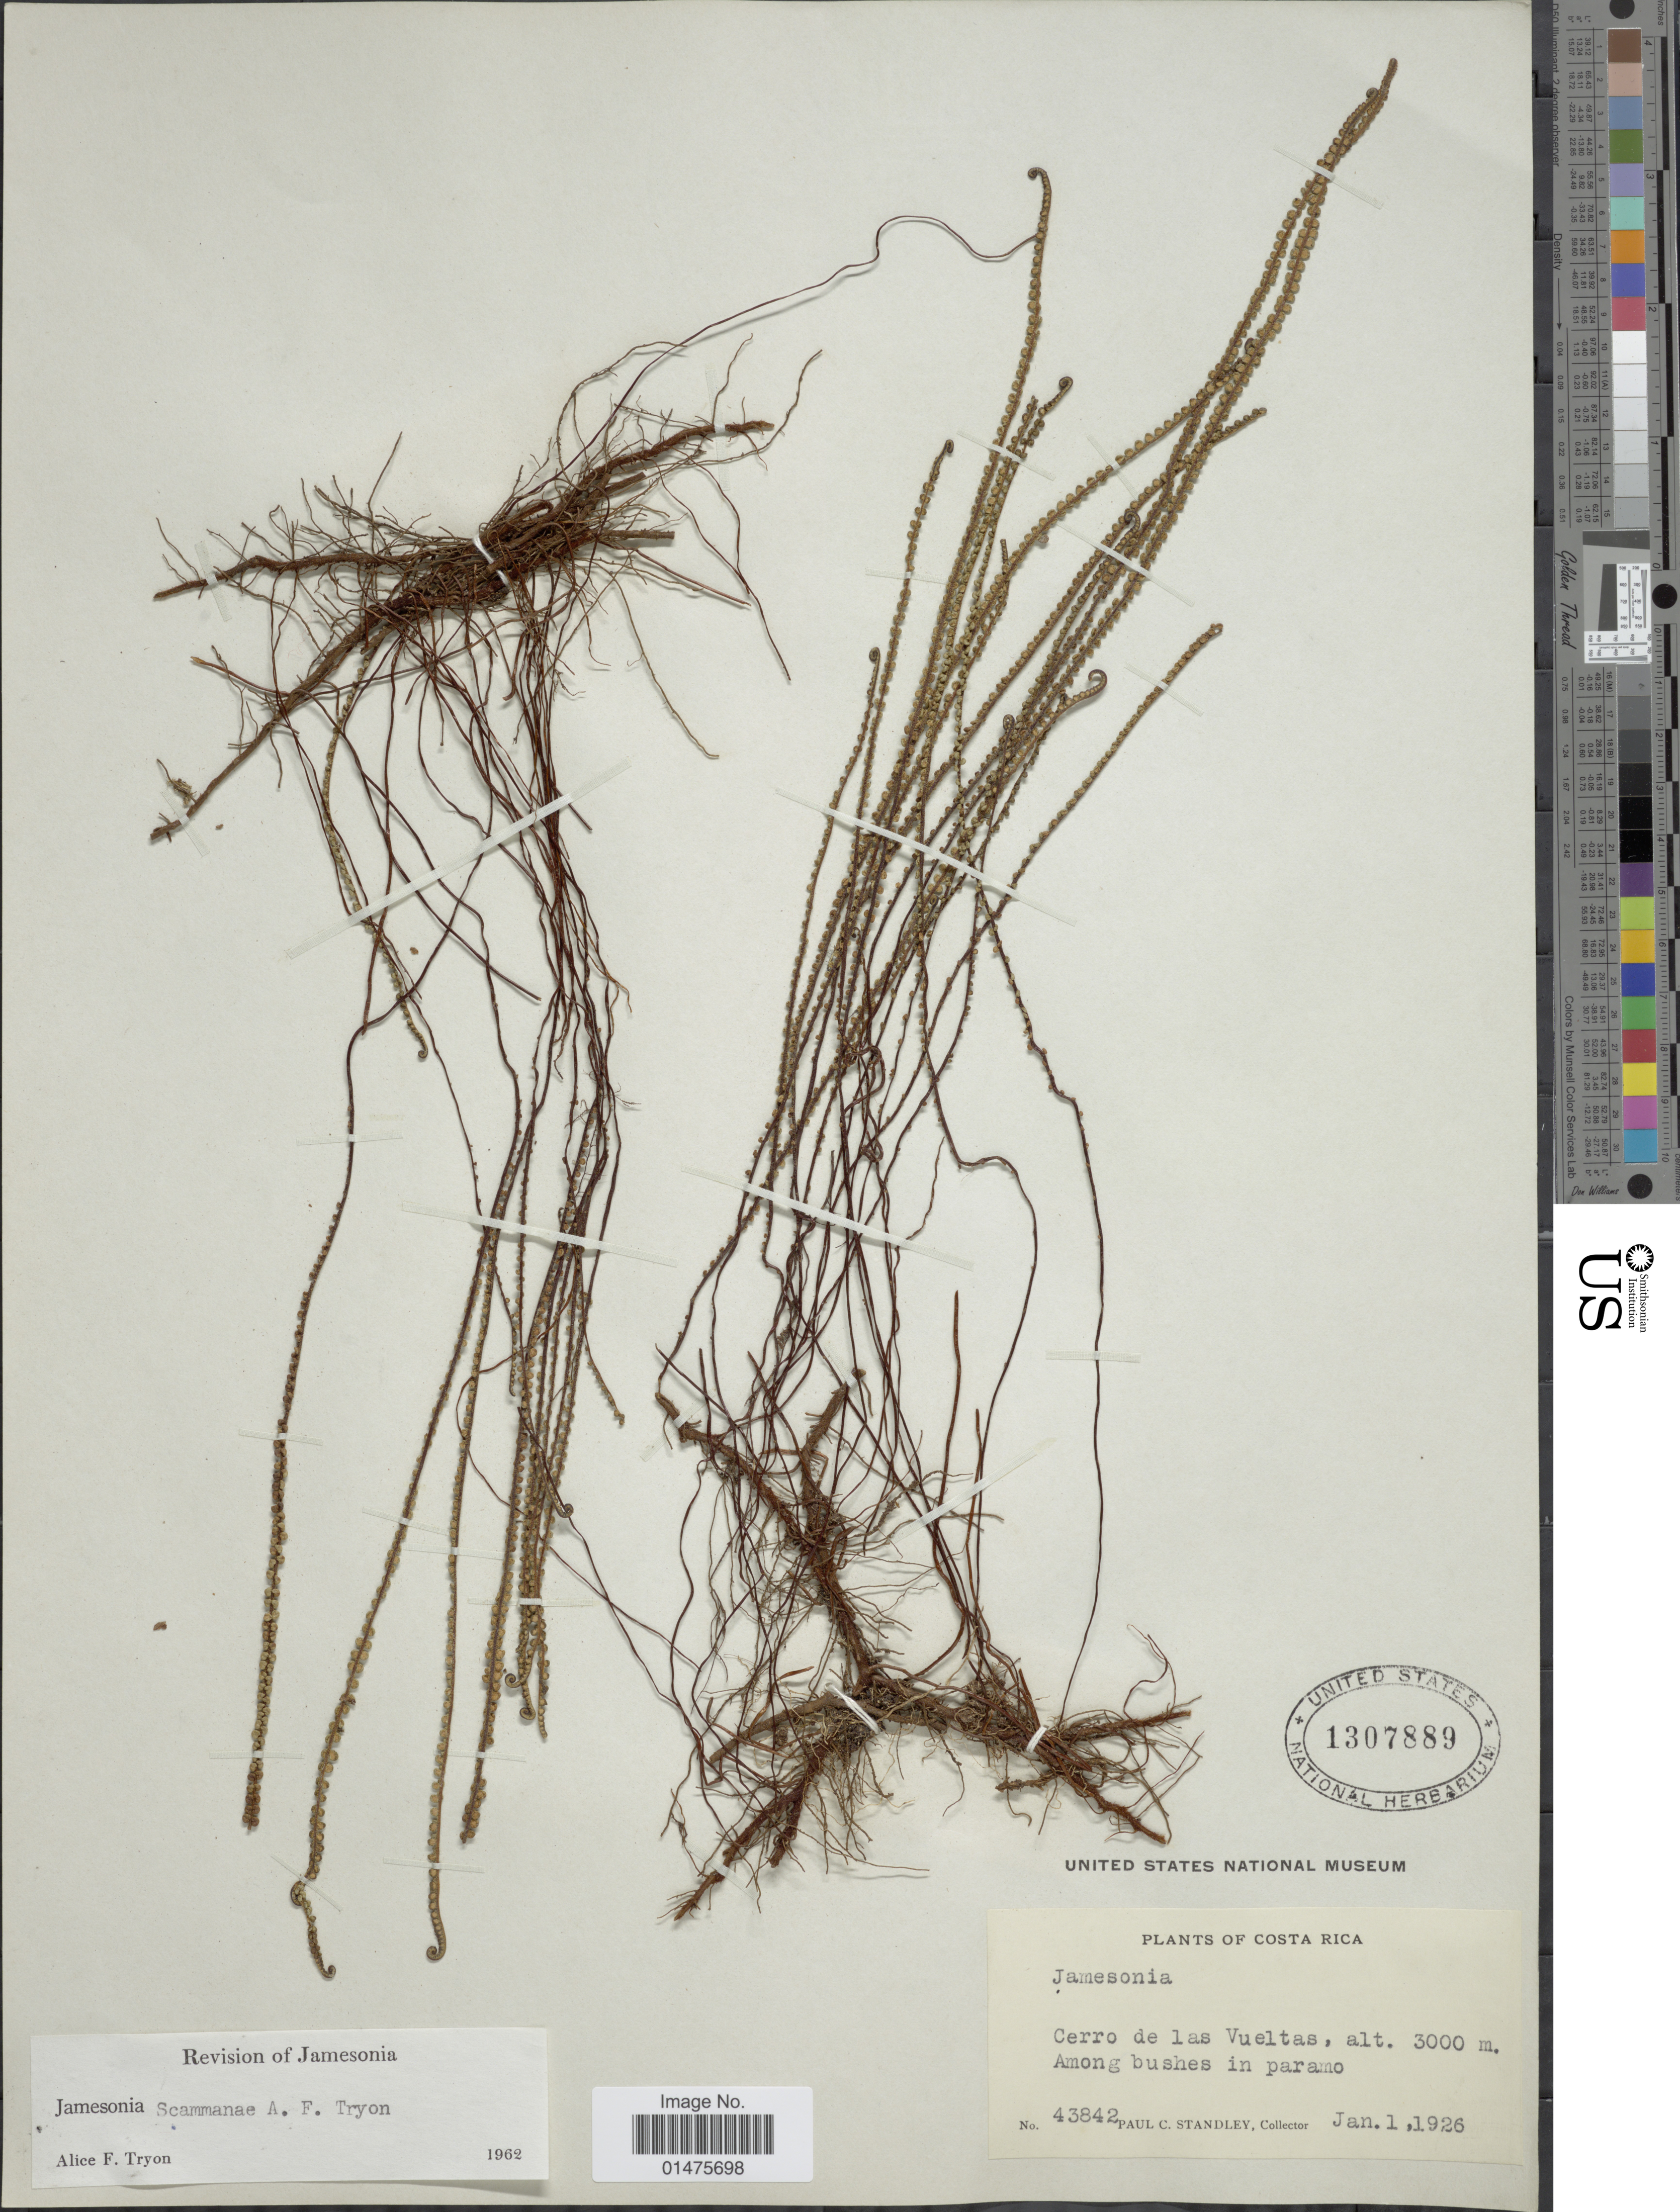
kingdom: Plantae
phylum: Tracheophyta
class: Polypodiopsida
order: Polypodiales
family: Pteridaceae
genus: Jamesonia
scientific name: Jamesonia scammanae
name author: A.F. Tryon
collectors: P. C. Standley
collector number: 43842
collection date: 1926-01-01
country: Costa Rica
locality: Cerro de las Vueltas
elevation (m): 3000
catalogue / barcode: US 1307889